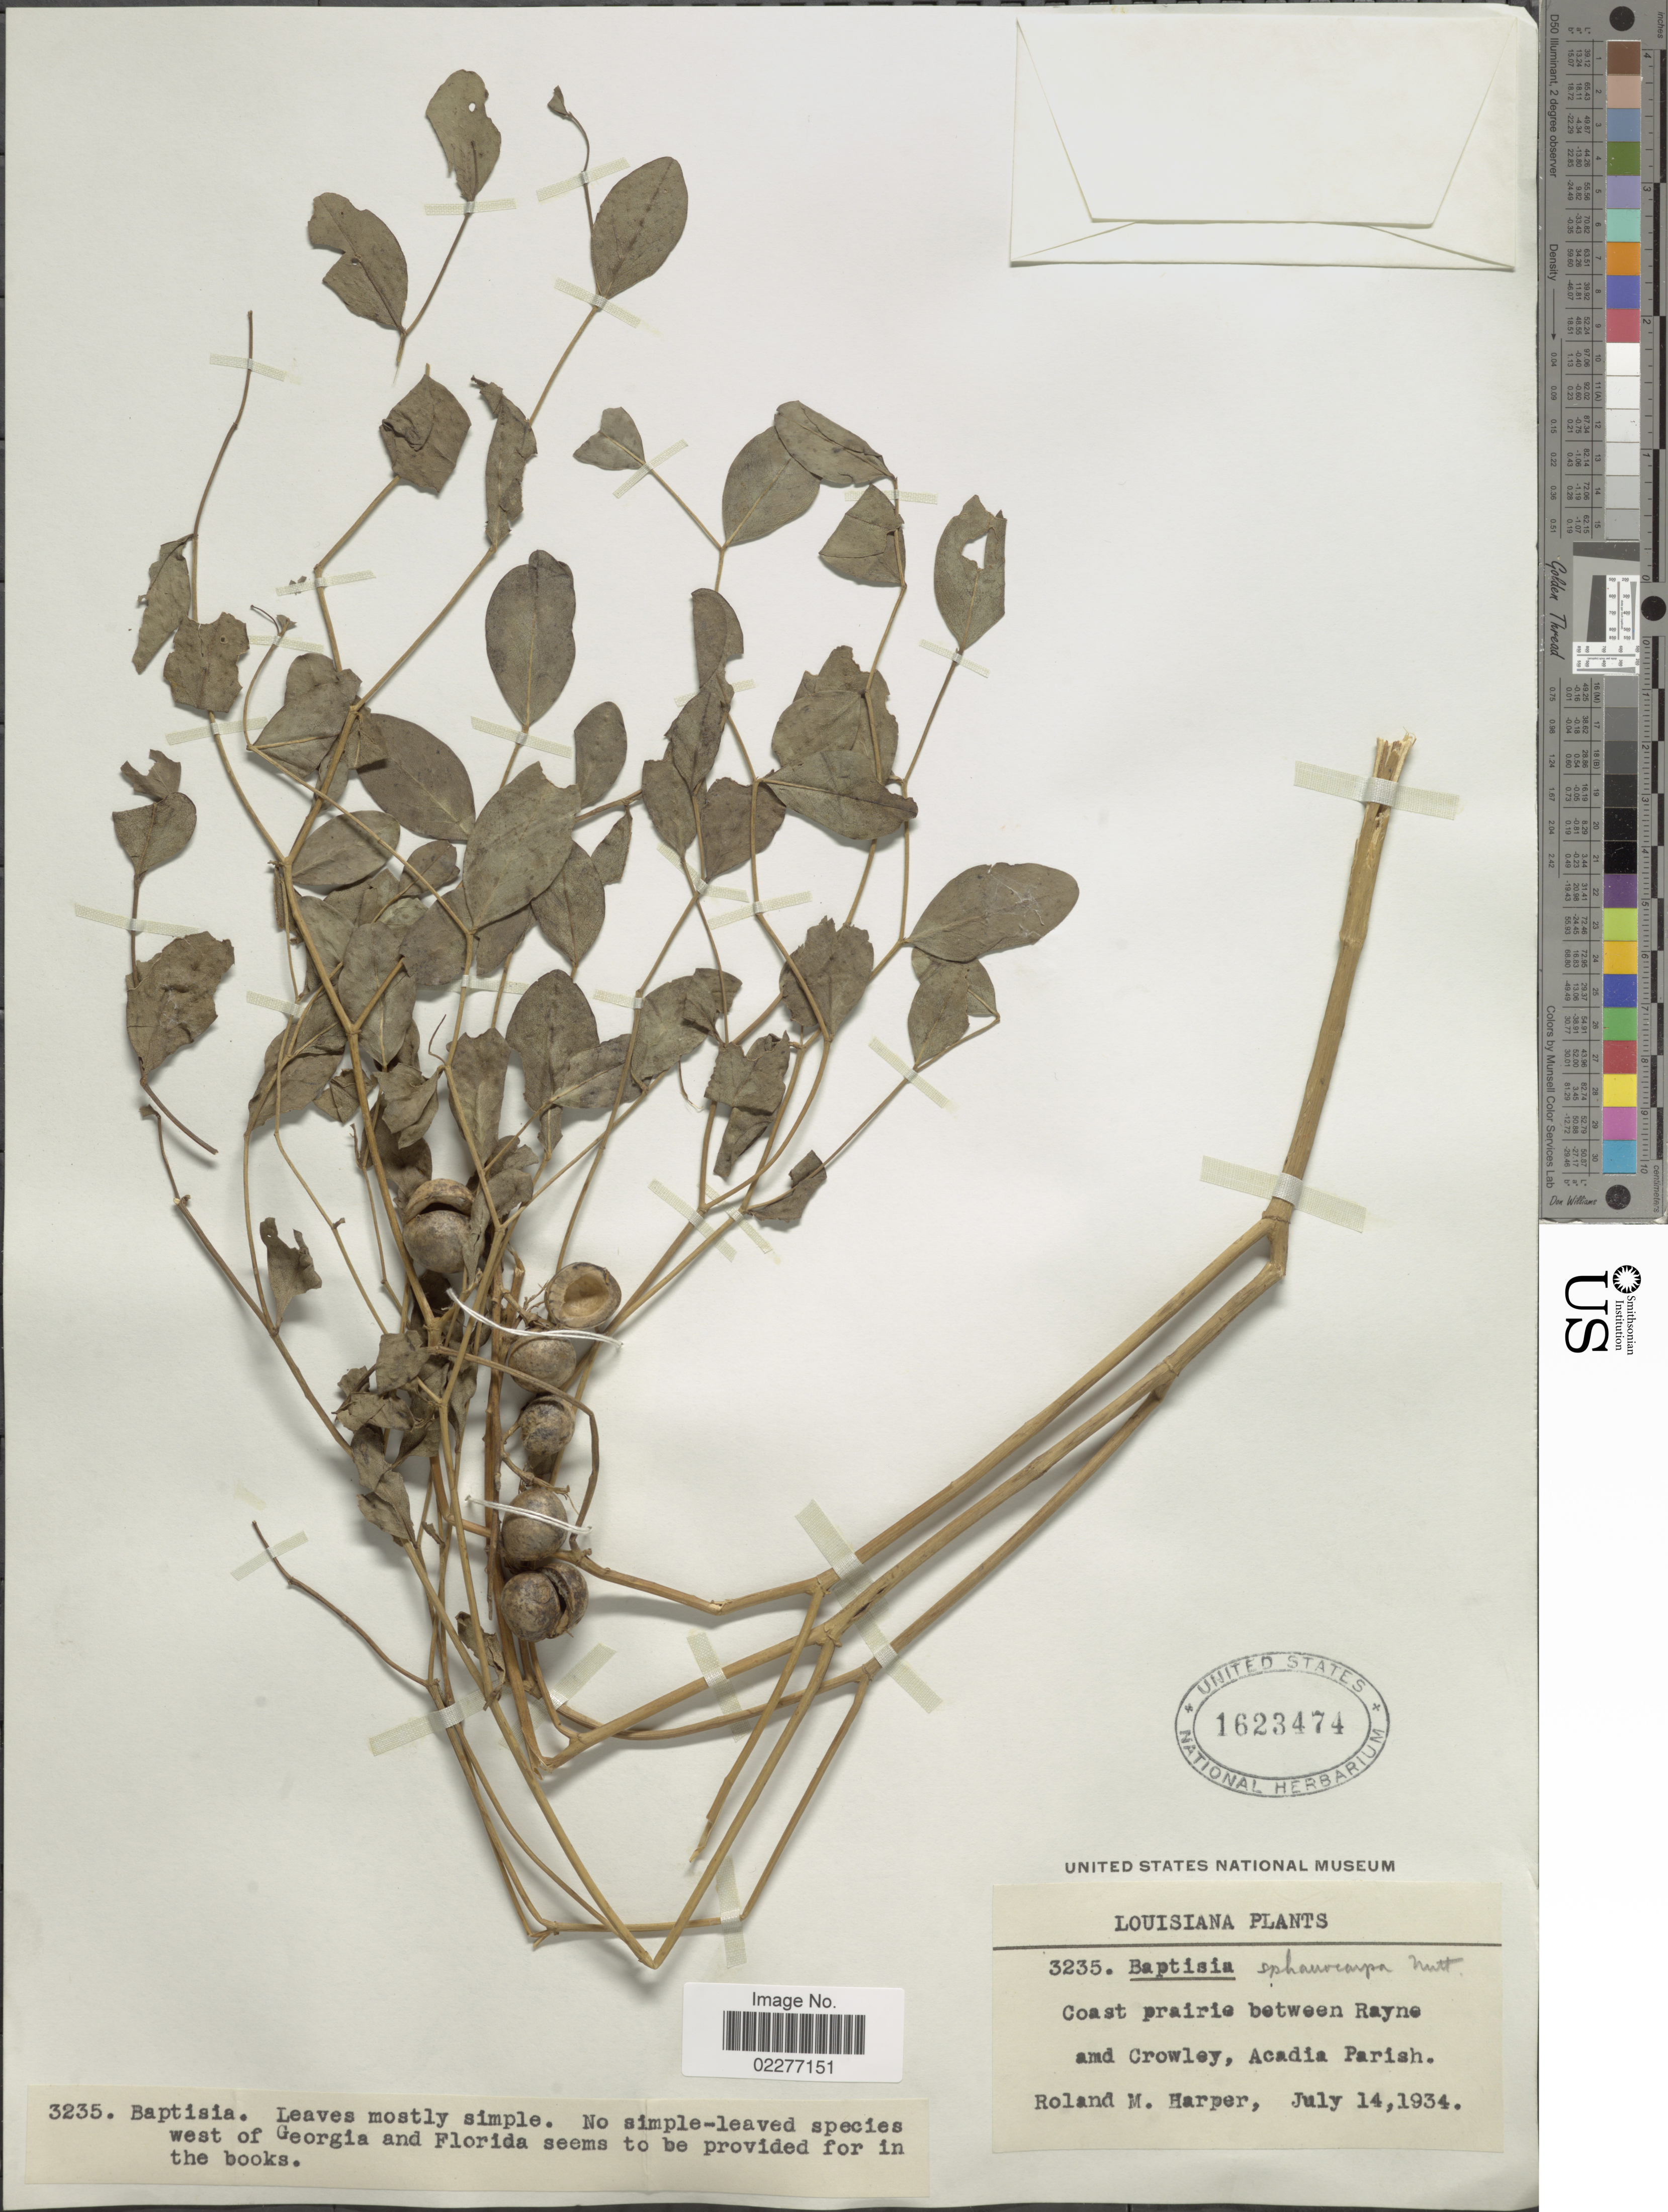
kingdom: Plantae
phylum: Tracheophyta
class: Magnoliopsida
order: Fabales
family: Fabaceae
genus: Baptisia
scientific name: Baptisia viridis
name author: Larisey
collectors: R. M. Harper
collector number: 3235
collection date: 1934-07-14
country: United States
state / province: Louisiana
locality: Coast prairie between Rayne and Crowley, Acadia Parish, west of Georgia and Florida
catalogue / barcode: US 1623474